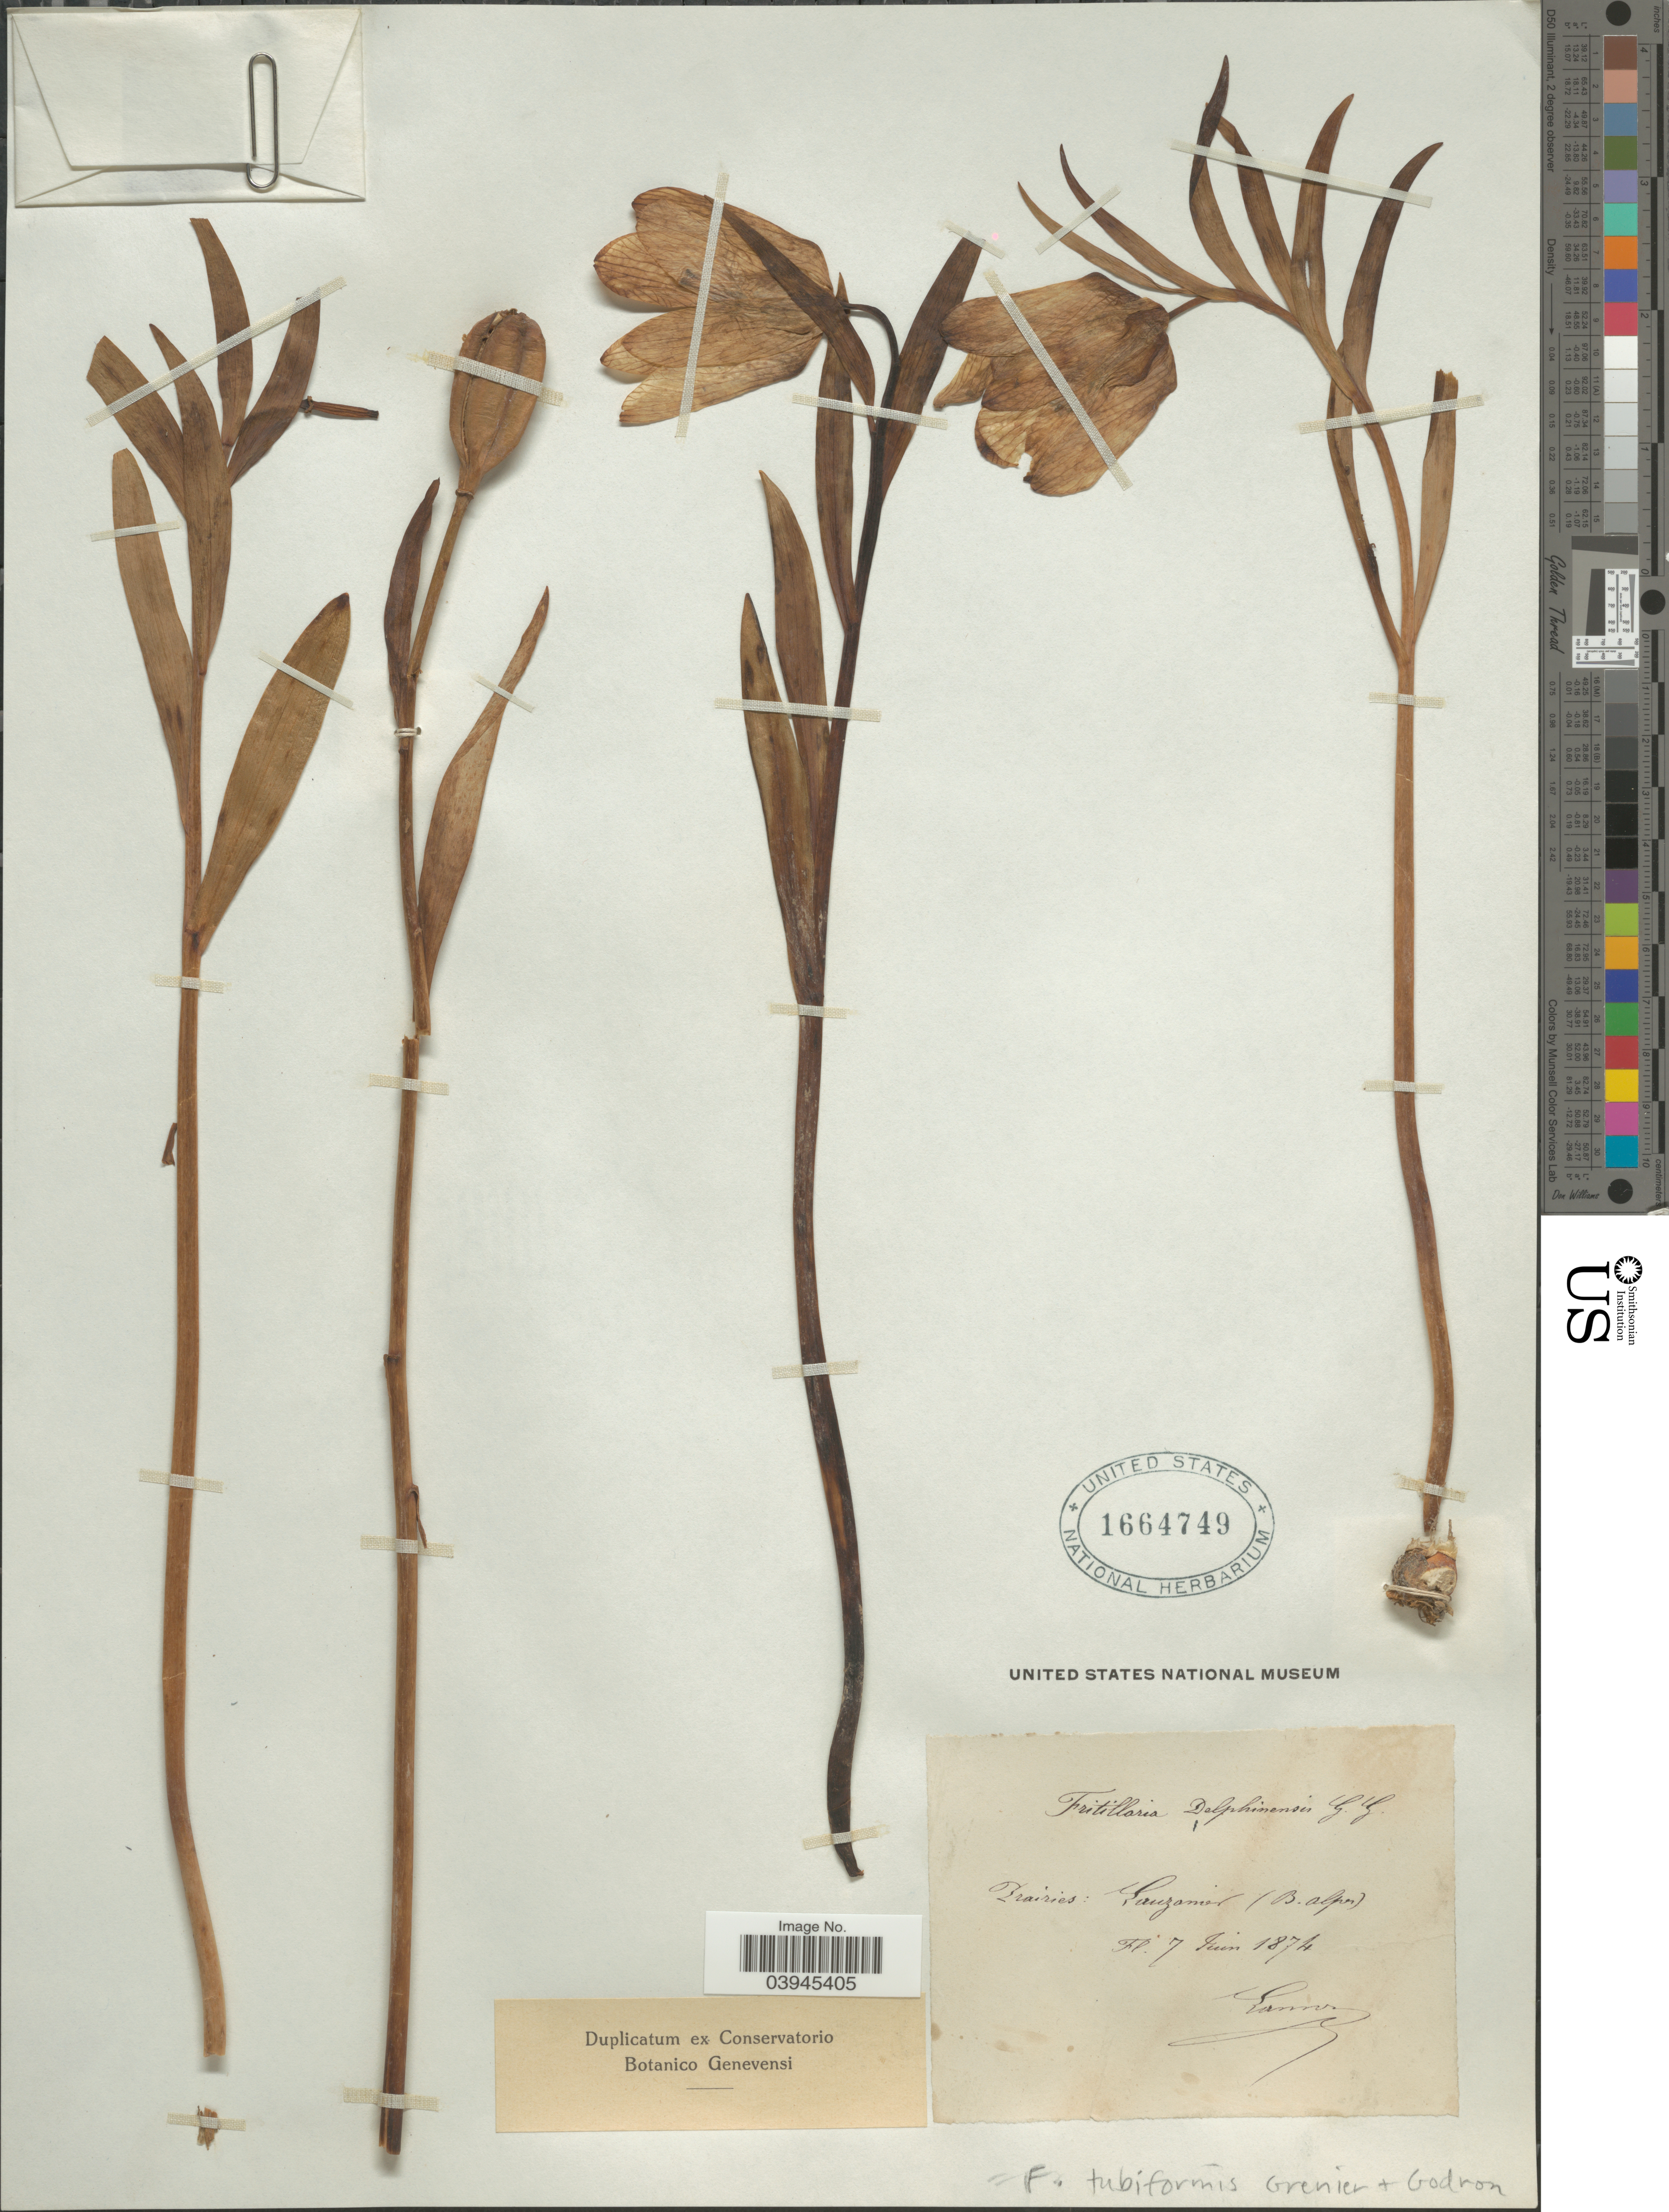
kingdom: Plantae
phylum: Tracheophyta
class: Liliopsida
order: Liliales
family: Liliaceae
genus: Fritillaria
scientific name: Fritillaria tubiformis var. moggridgei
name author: (Boiss. & Reut. ex Planch.) Rouy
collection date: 1874-06-07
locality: Prairies: Sanzamir (B. alpen).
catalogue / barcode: US 1664749